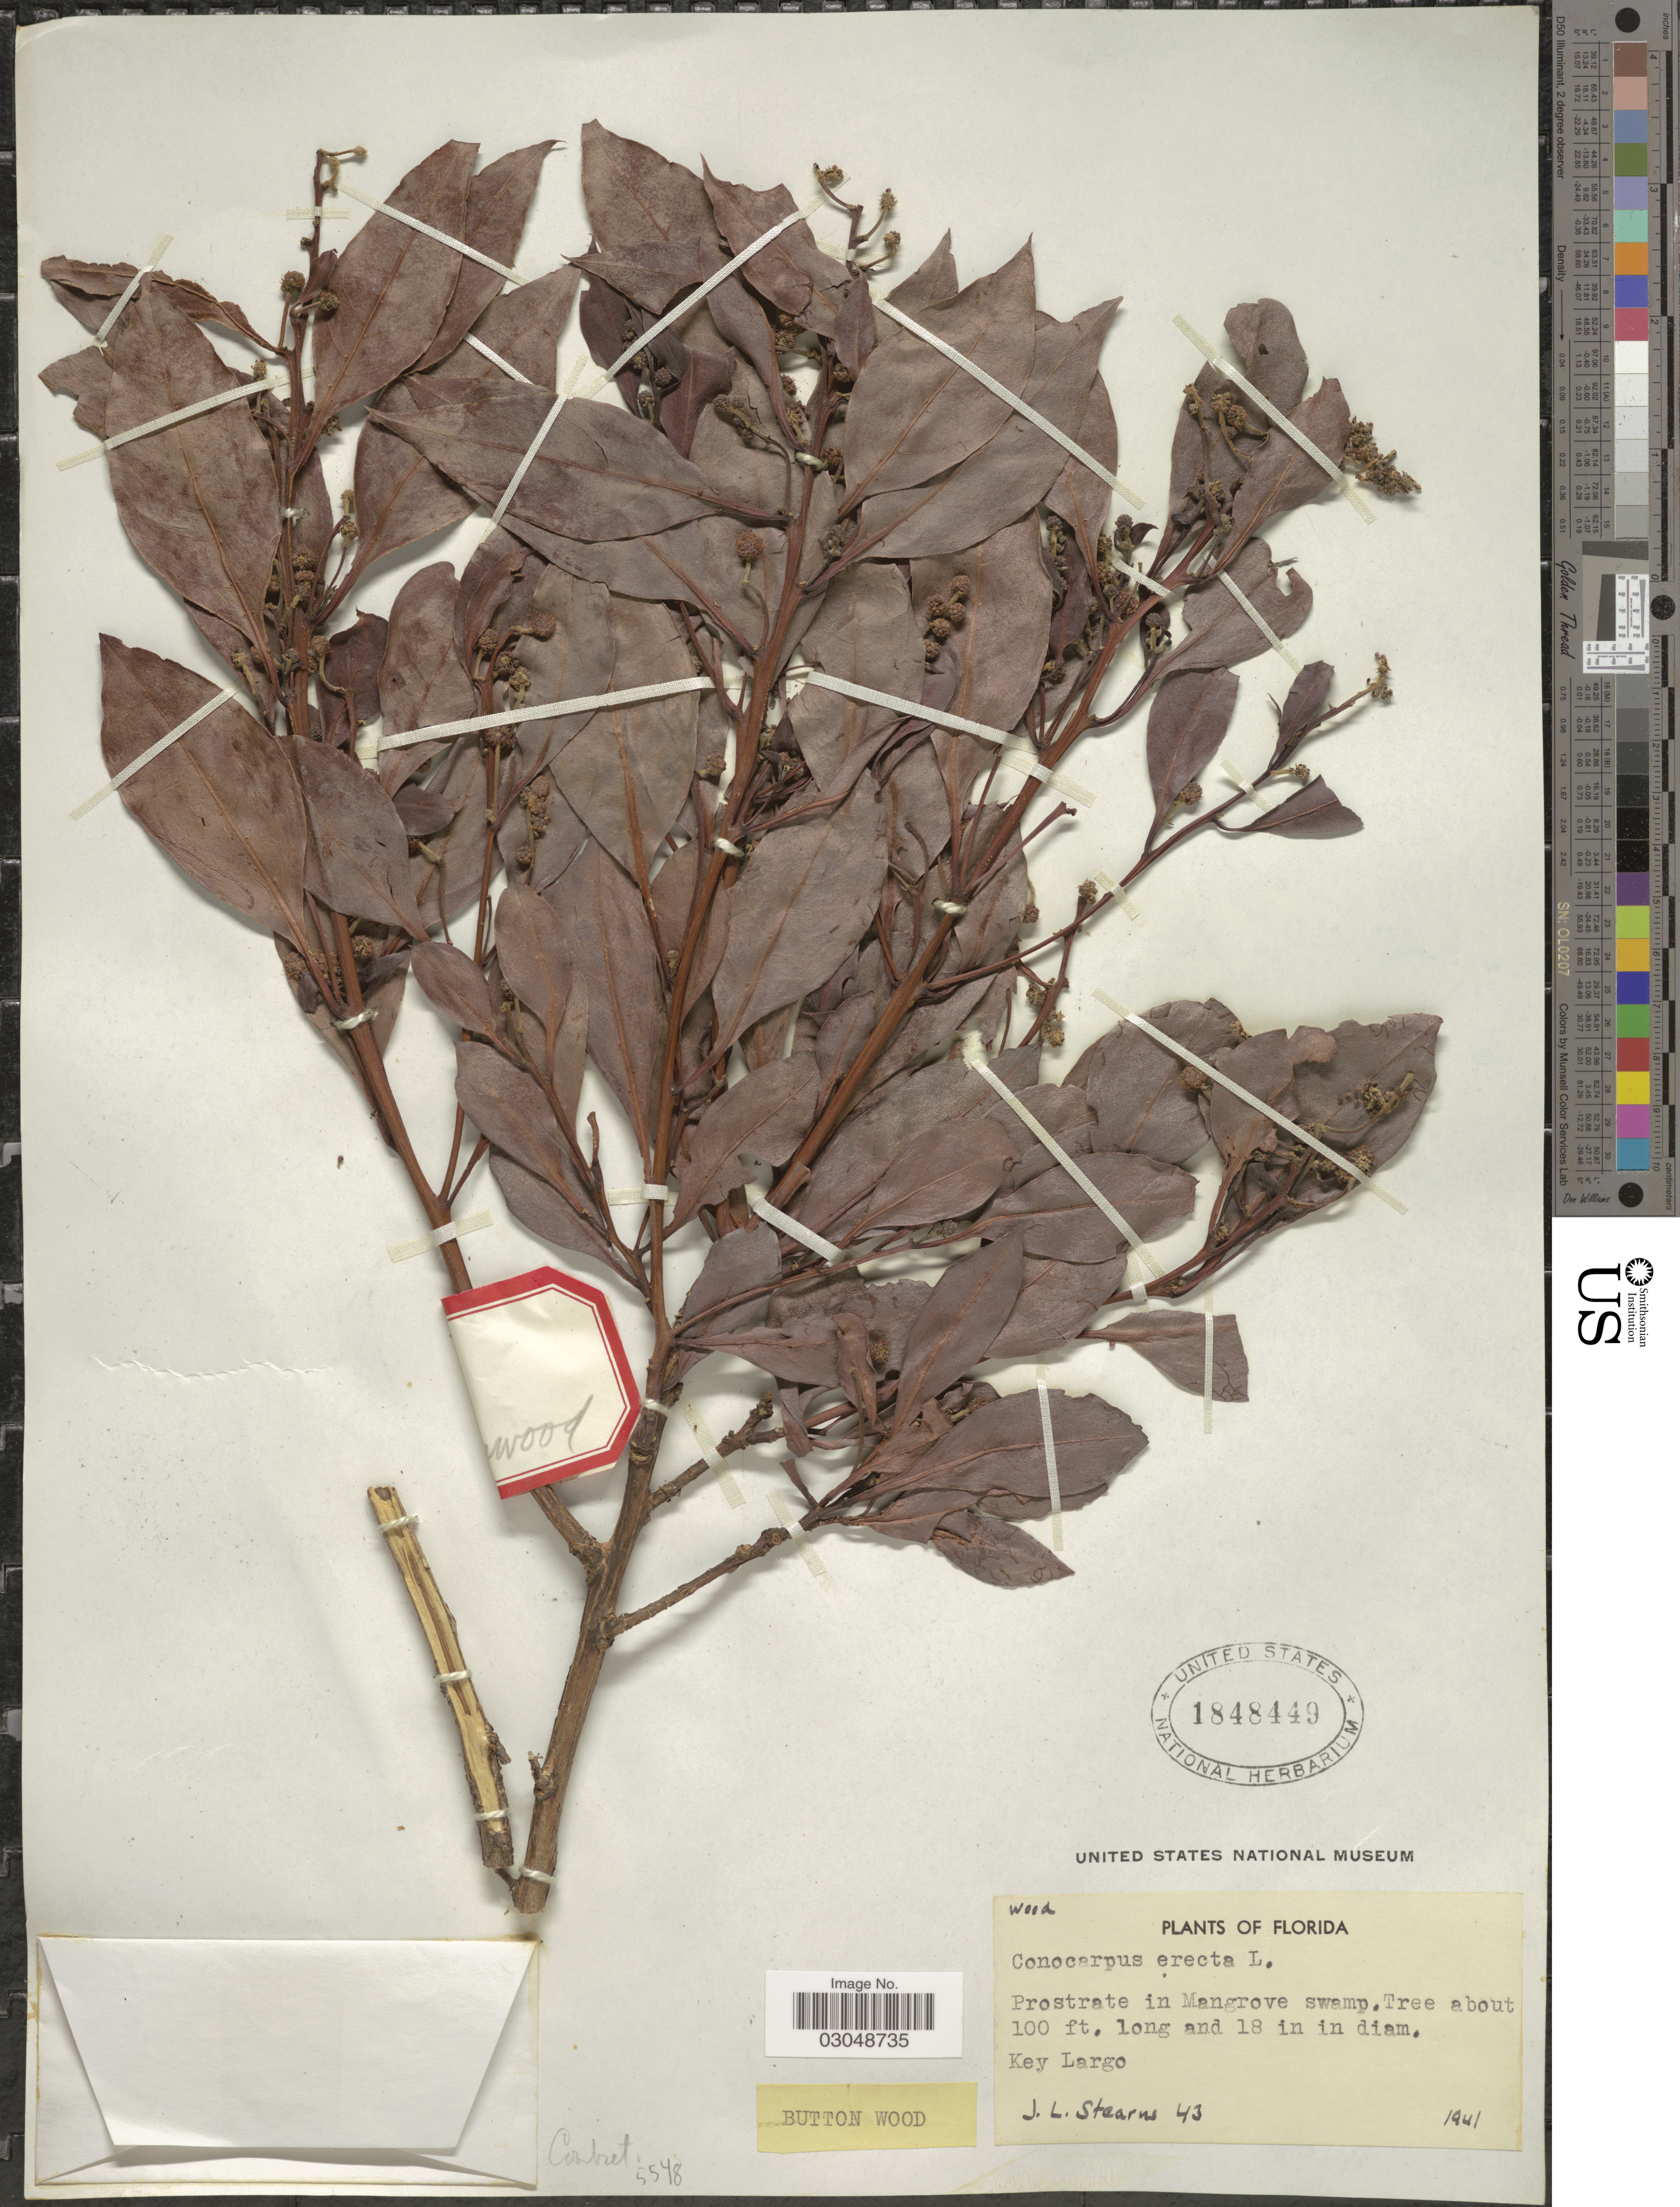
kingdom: Plantae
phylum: Tracheophyta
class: Magnoliopsida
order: Myrtales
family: Combretaceae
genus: Conocarpus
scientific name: Conocarpus erectus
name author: L.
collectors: J. Stearns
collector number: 43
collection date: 1941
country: United States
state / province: Florida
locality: Key Largo.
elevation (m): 30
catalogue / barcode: US 1848449